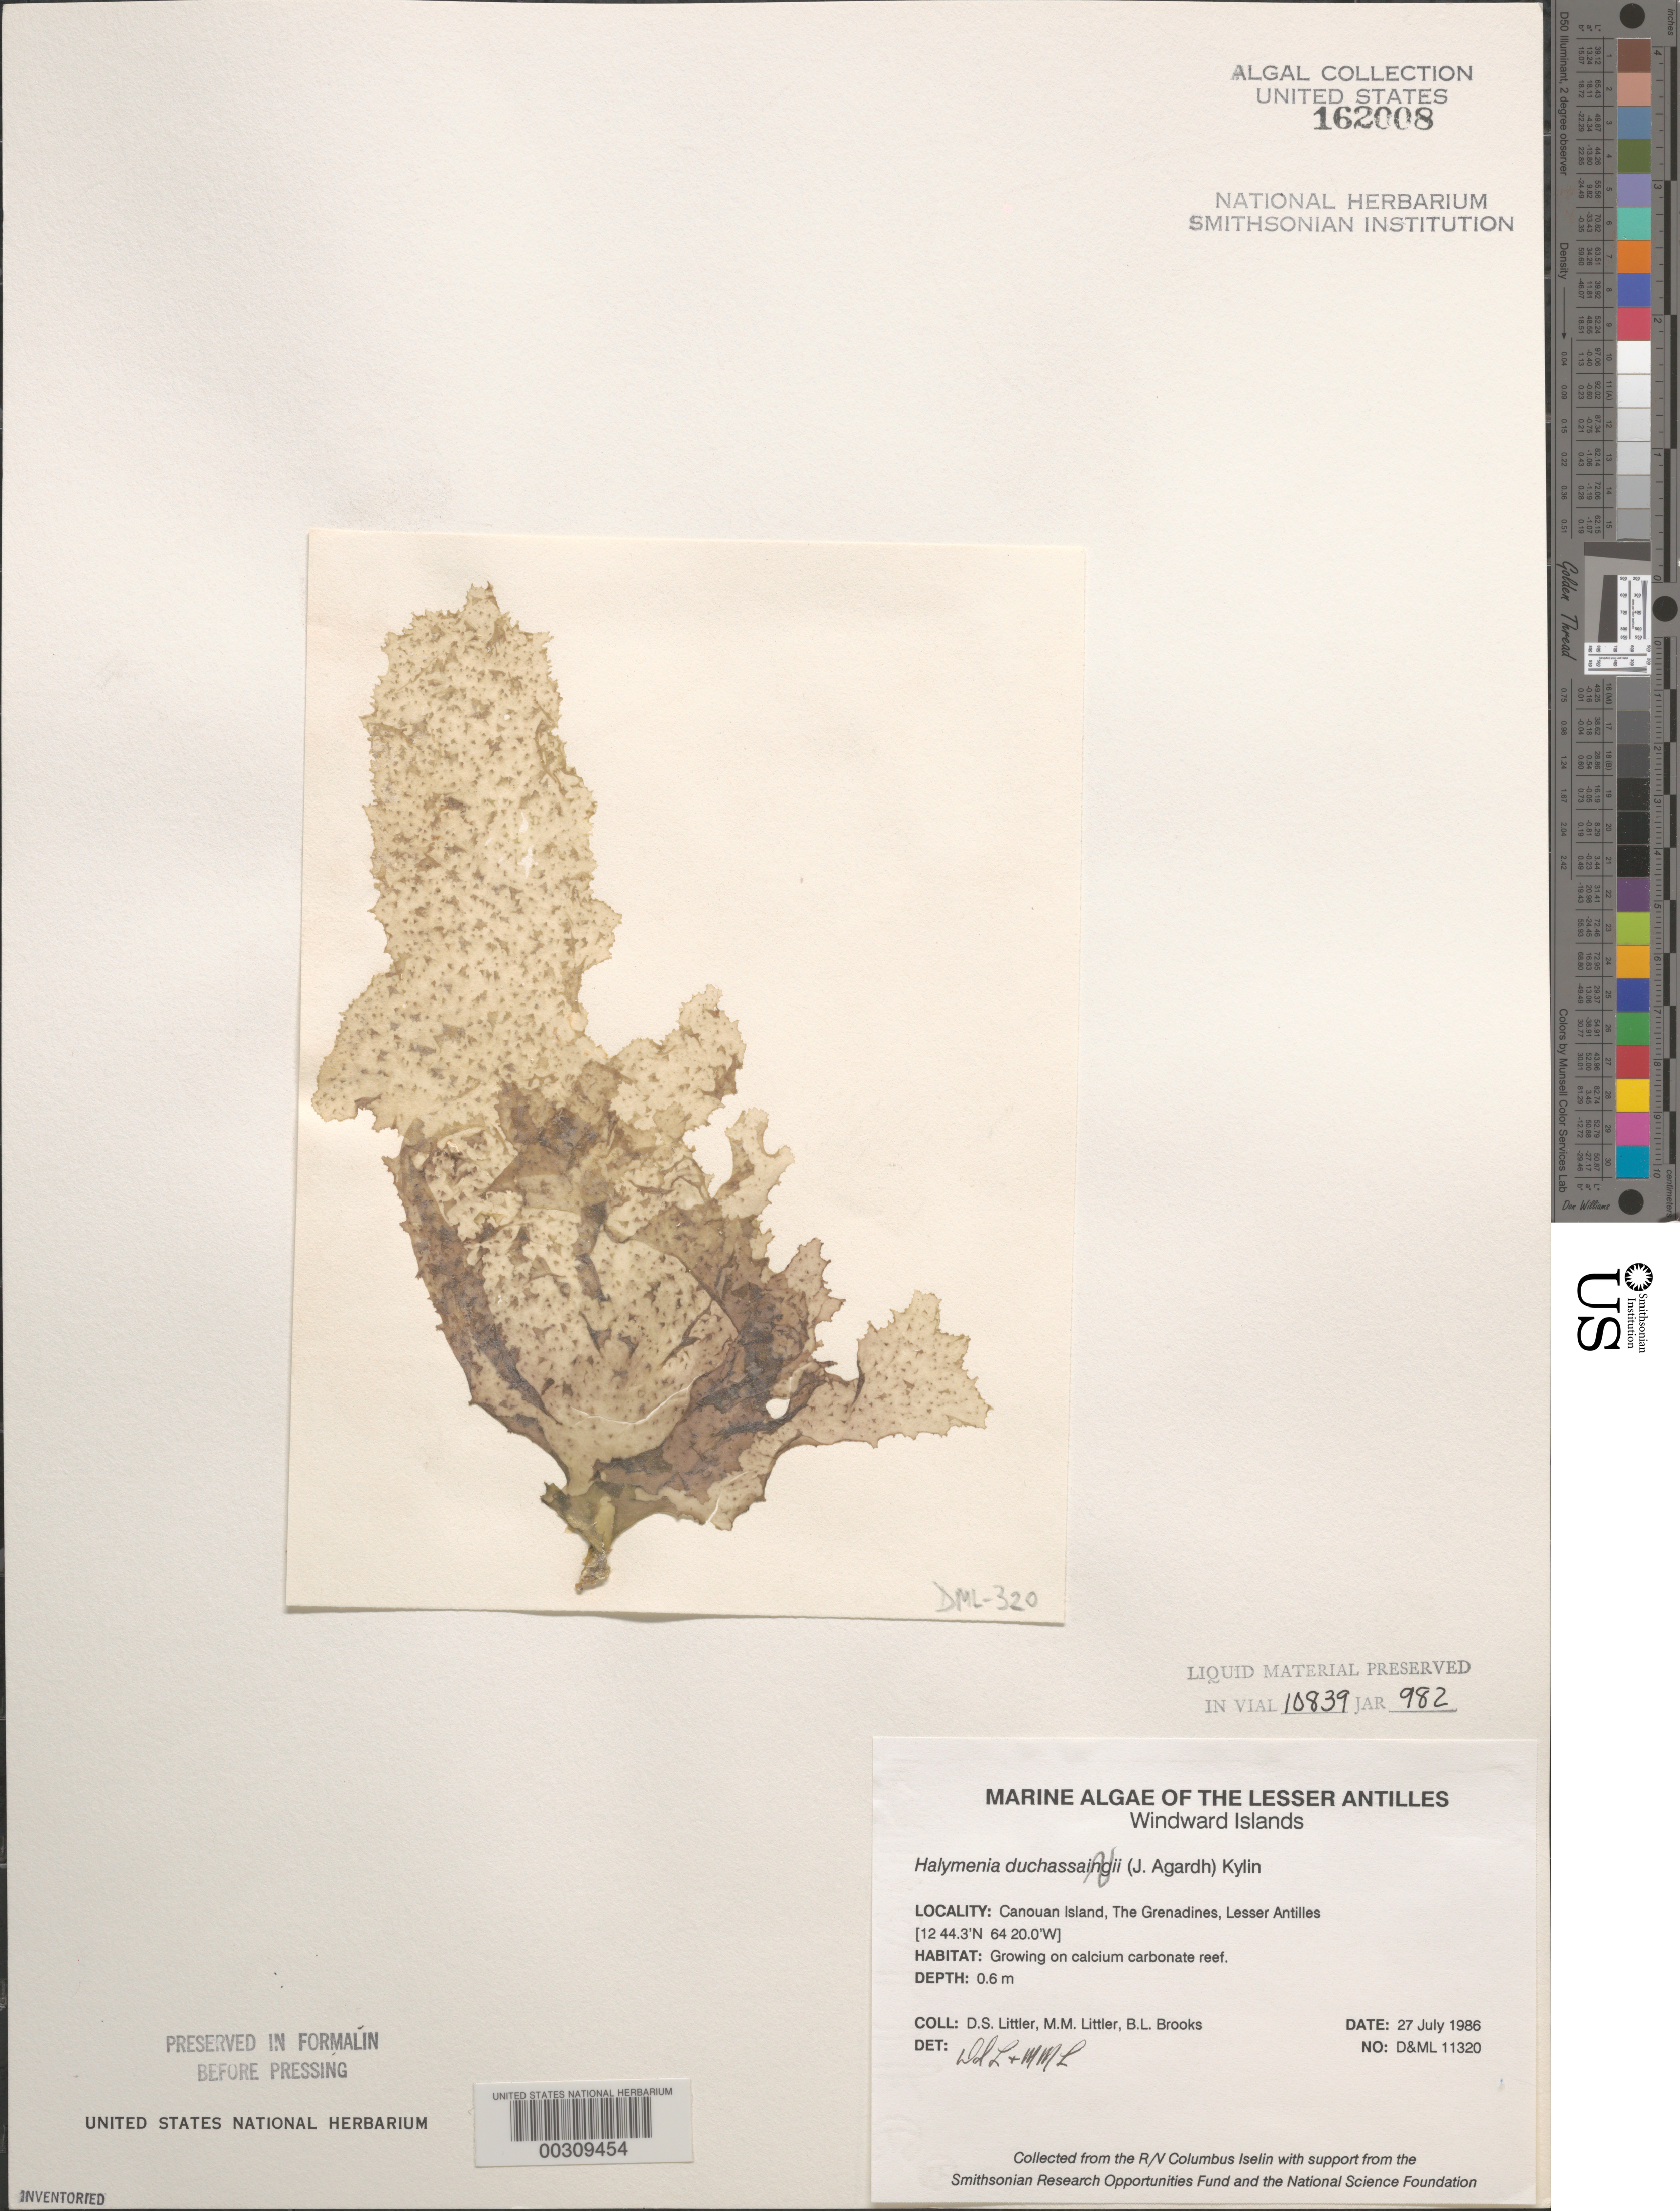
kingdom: Plantae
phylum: Rhodophyta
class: Florideophyceae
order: Halymeniales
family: Halymeniaceae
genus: Halymenia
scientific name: Halymenia duchassaignii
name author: (J. Agardh) Kylin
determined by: Littler, D. S.; Littler, M. M.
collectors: D. S. Littler, M. M. Littler & B. Brooks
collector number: D&ML 11320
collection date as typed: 27 Jul 1986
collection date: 1986-07-27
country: St. Vincent - Grenadines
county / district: Grenadines Parish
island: Canouan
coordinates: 12 44.3' N, 64 20.0' W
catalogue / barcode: US 162008